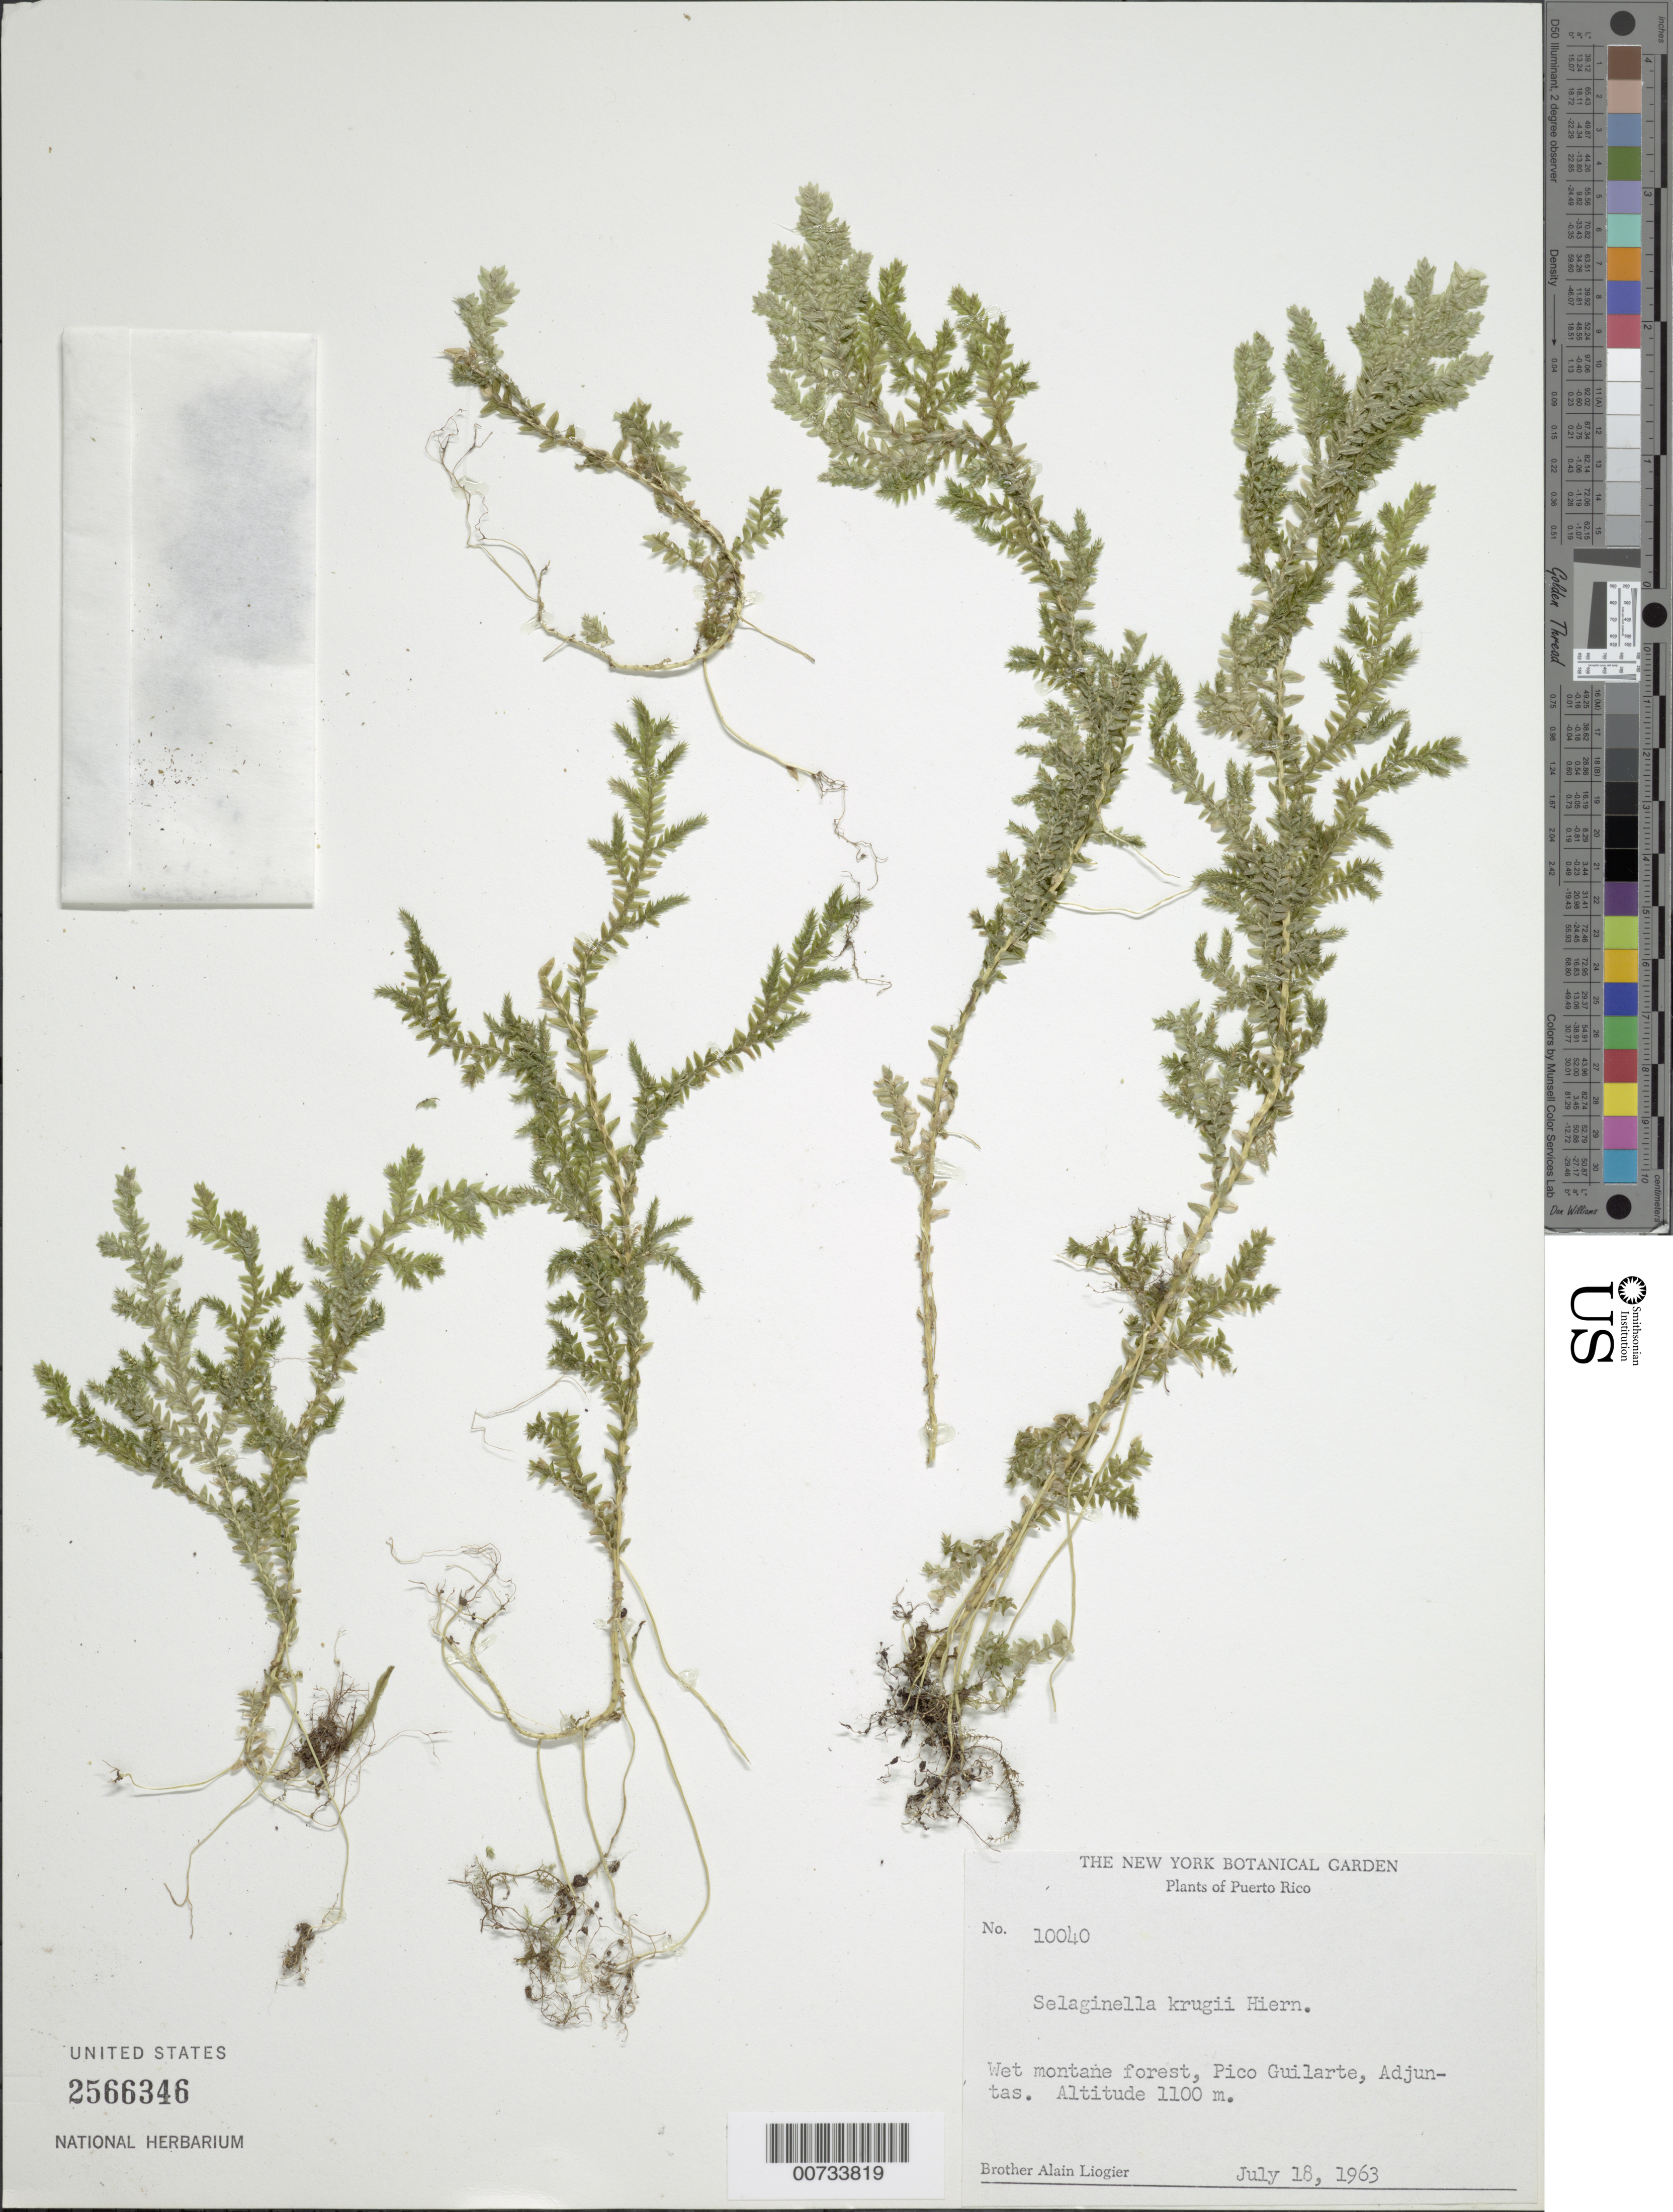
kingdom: Plantae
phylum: Tracheophyta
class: Lycopodiopsida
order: Selaginellales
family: Selaginellaceae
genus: Selaginella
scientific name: Selaginella krugii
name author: Hieron.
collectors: A. H. Liogier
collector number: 10040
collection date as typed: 18 Jul 1963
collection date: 1963-07-18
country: Puerto Rico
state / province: Adjuntas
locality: Pico Guilarte, Adjuntas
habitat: Wet montane forest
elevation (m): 1100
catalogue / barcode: US 2566346